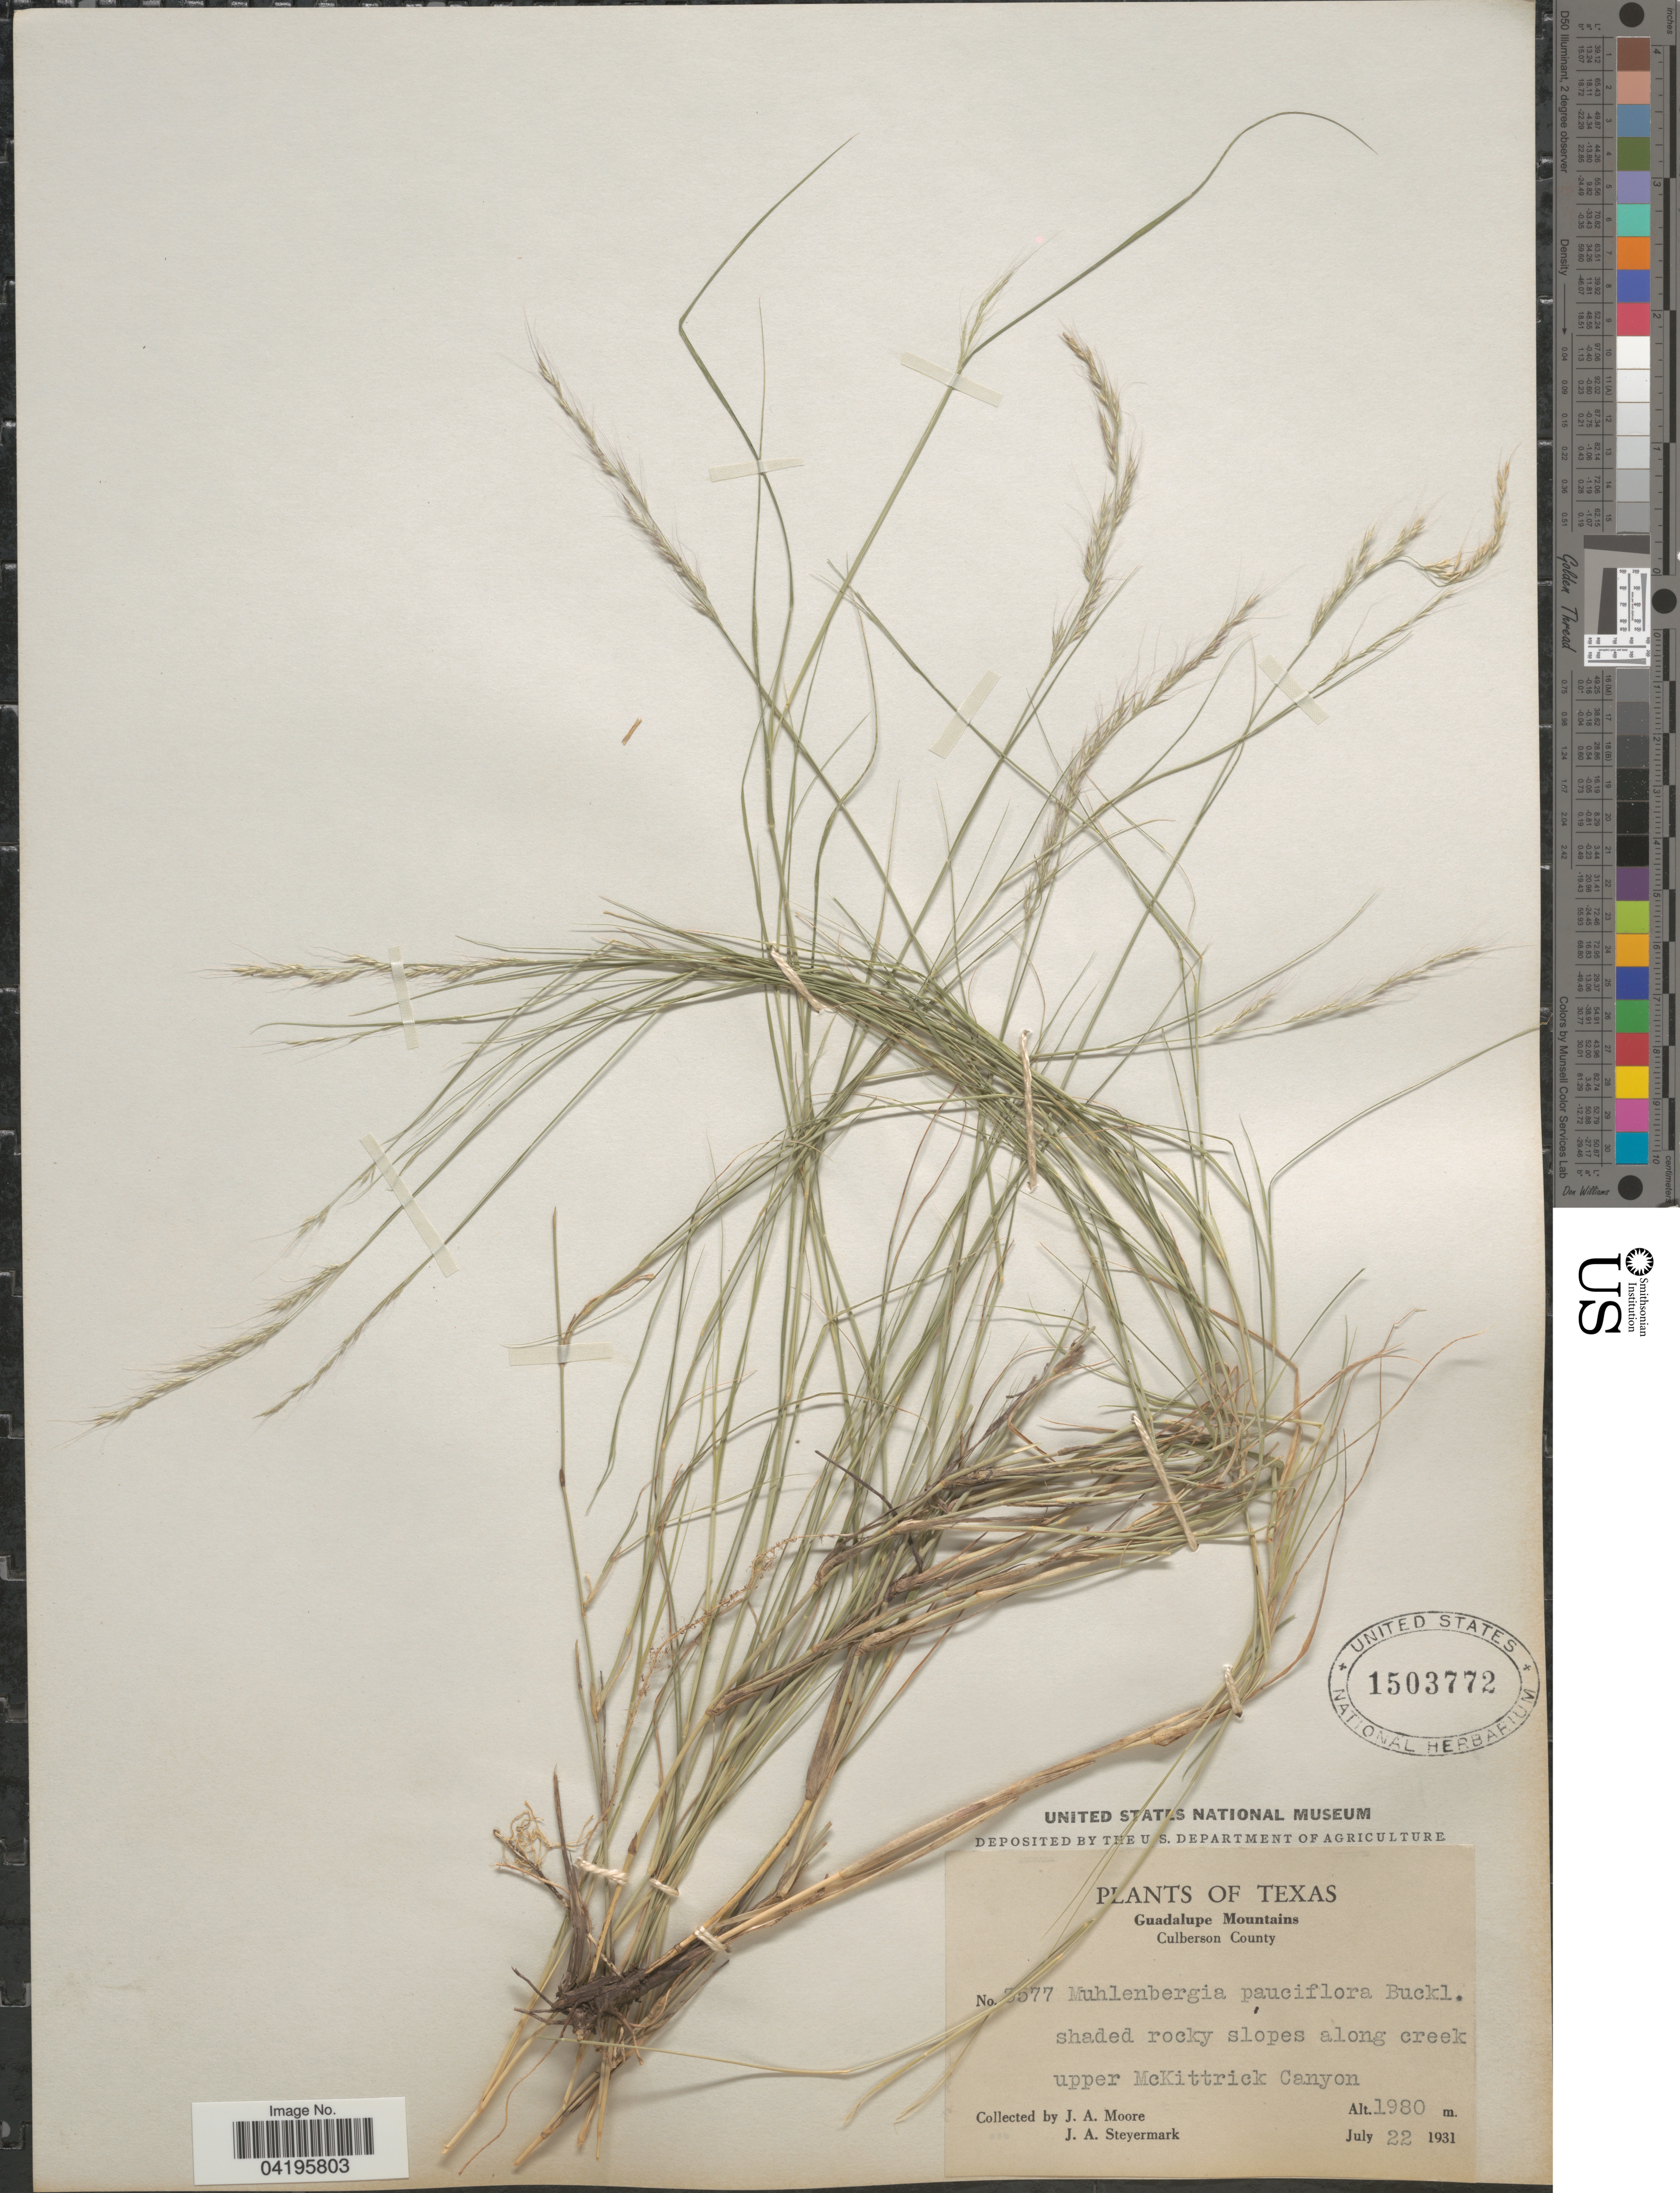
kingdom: Plantae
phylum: Tracheophyta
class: Liliopsida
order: Poales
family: Poaceae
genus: Muhlenbergia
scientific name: Muhlenbergia pauciflora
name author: Buckley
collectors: J. A. Moore & J. Steyermark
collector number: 3577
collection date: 1931-07-22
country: United States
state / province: Texas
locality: Guadalupe Mountains. Culberson County. Upper McKittrick Canyon.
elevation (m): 1980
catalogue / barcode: US 1503772